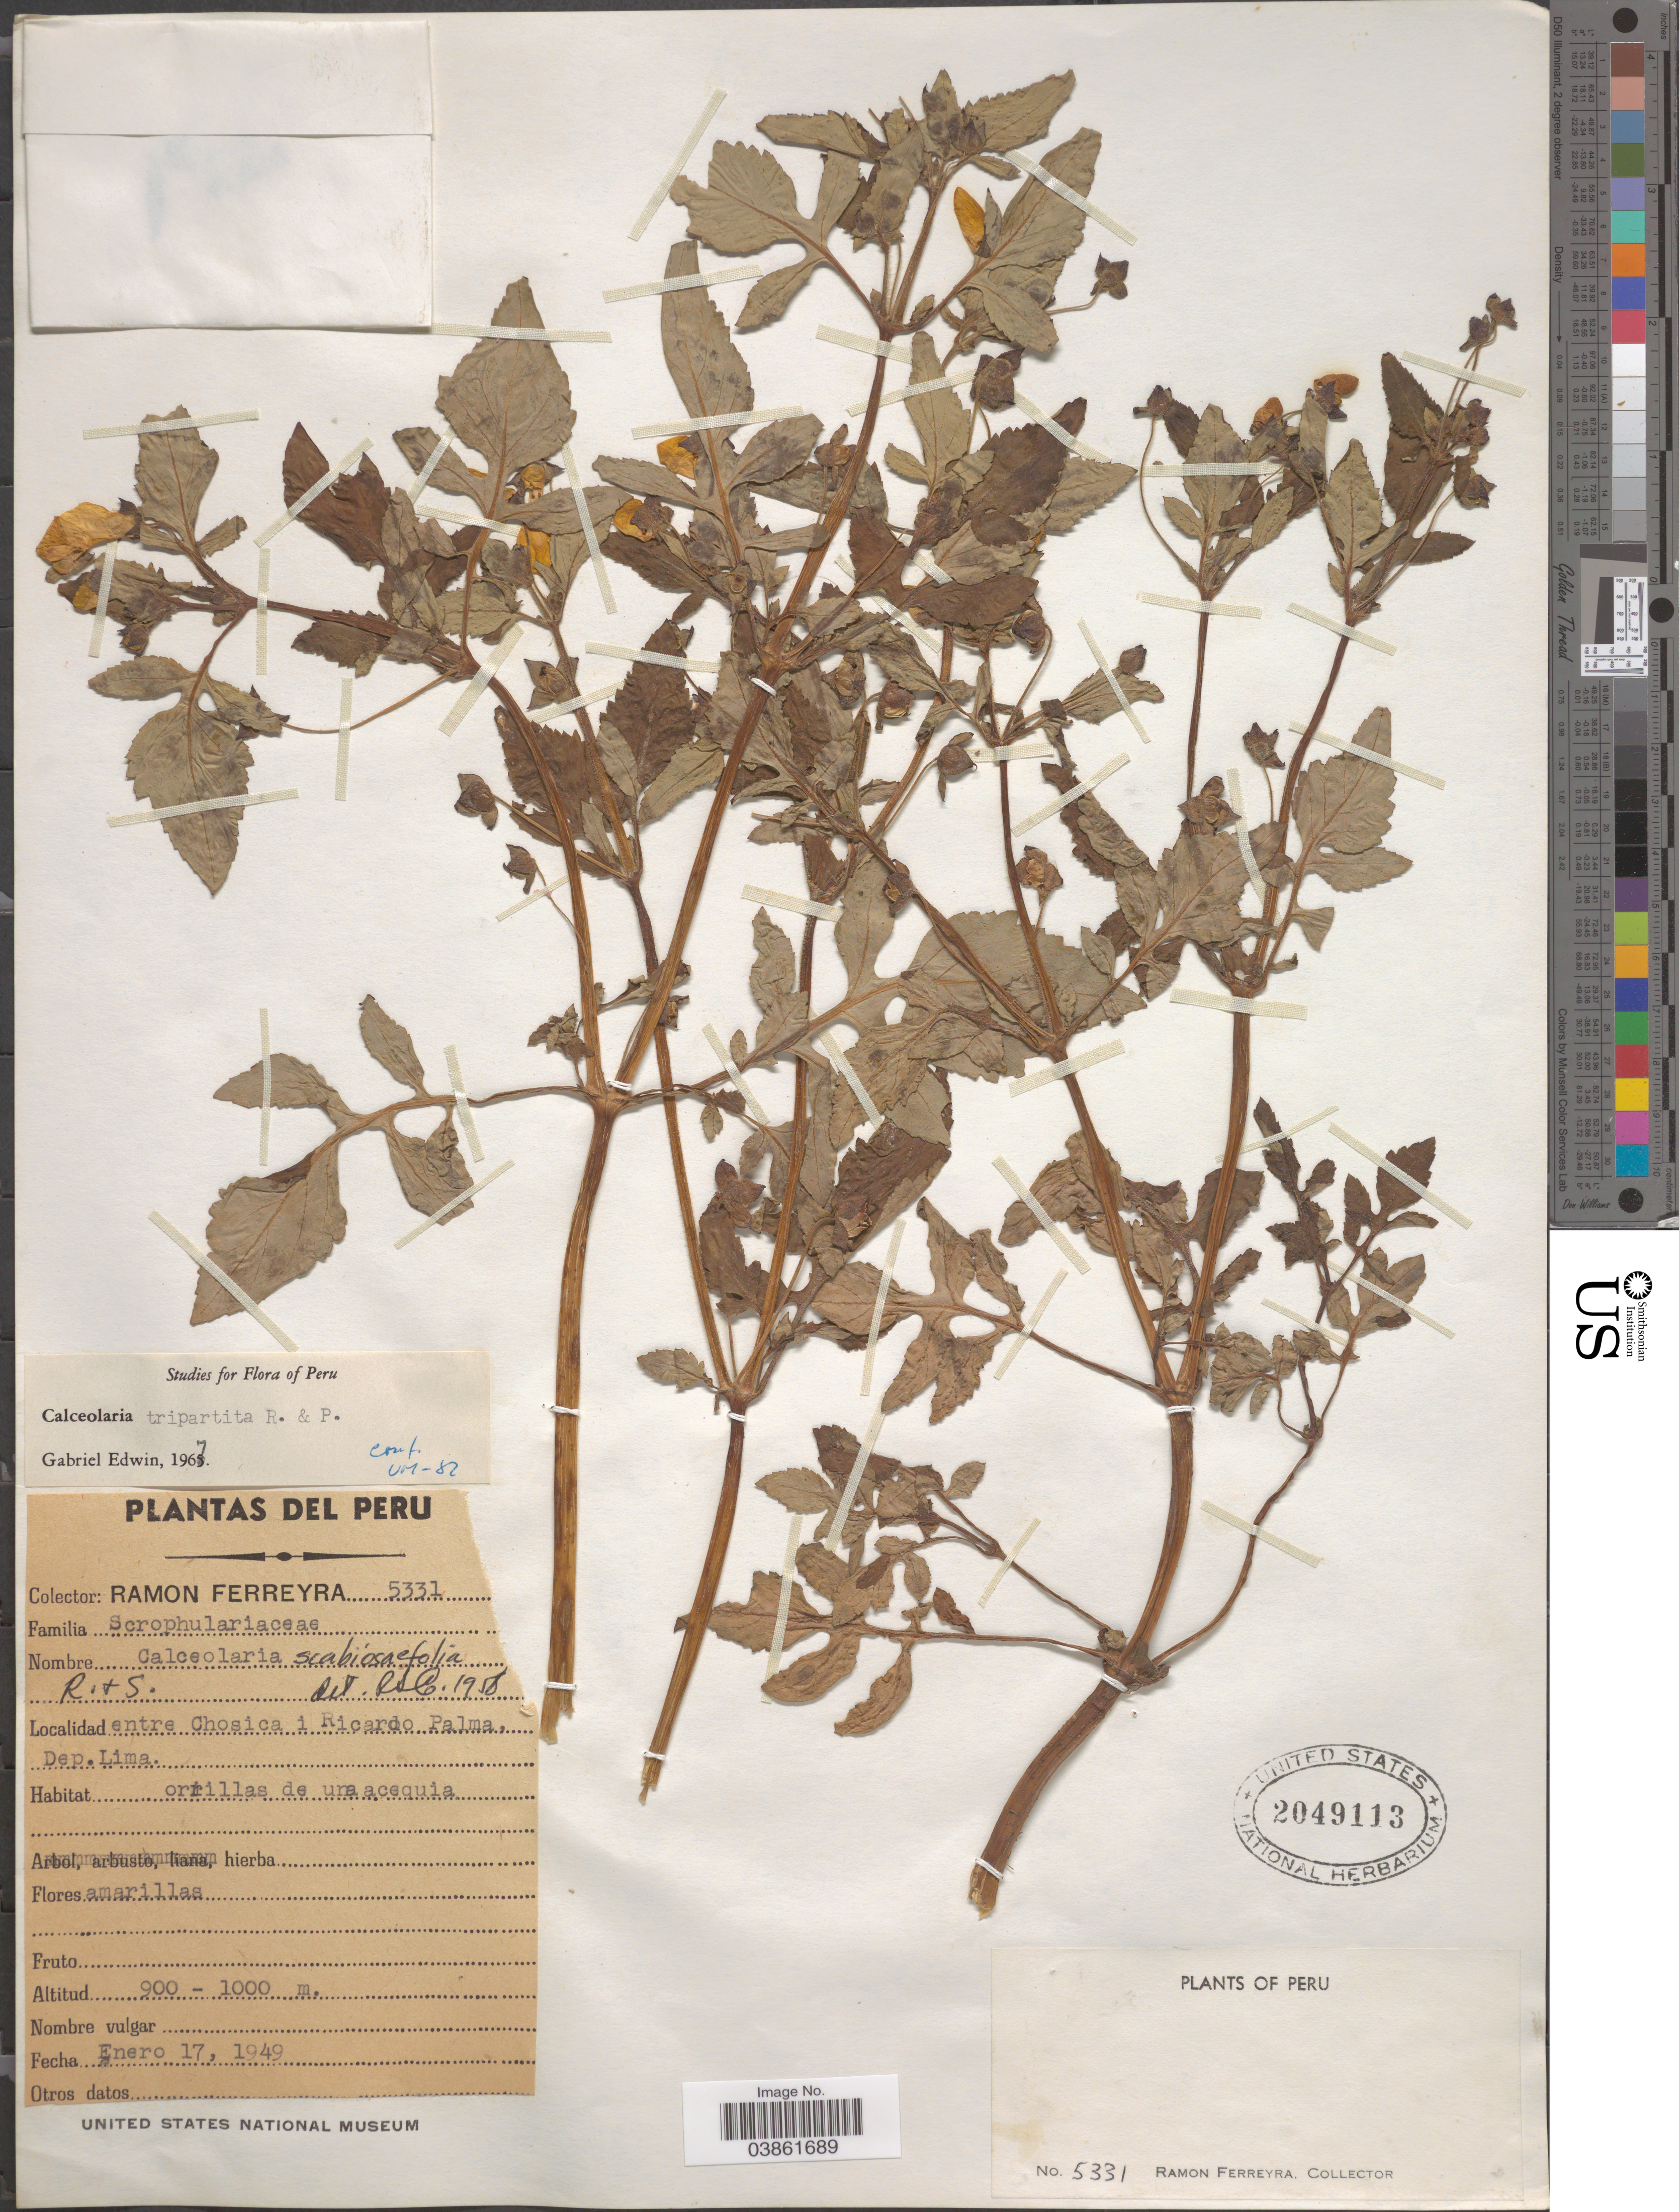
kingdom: Plantae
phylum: Tracheophyta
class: Magnoliopsida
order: Lamiales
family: Calceolariaceae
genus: Calceolaria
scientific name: Calceolaria tripartita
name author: Ruiz & Pav.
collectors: R. A. Ferreyra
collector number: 5331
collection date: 1949-01-17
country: Peru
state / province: Lima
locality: Entre Chosica i Ricardo Palma. Dep. Lima.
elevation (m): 900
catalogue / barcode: US 2049113